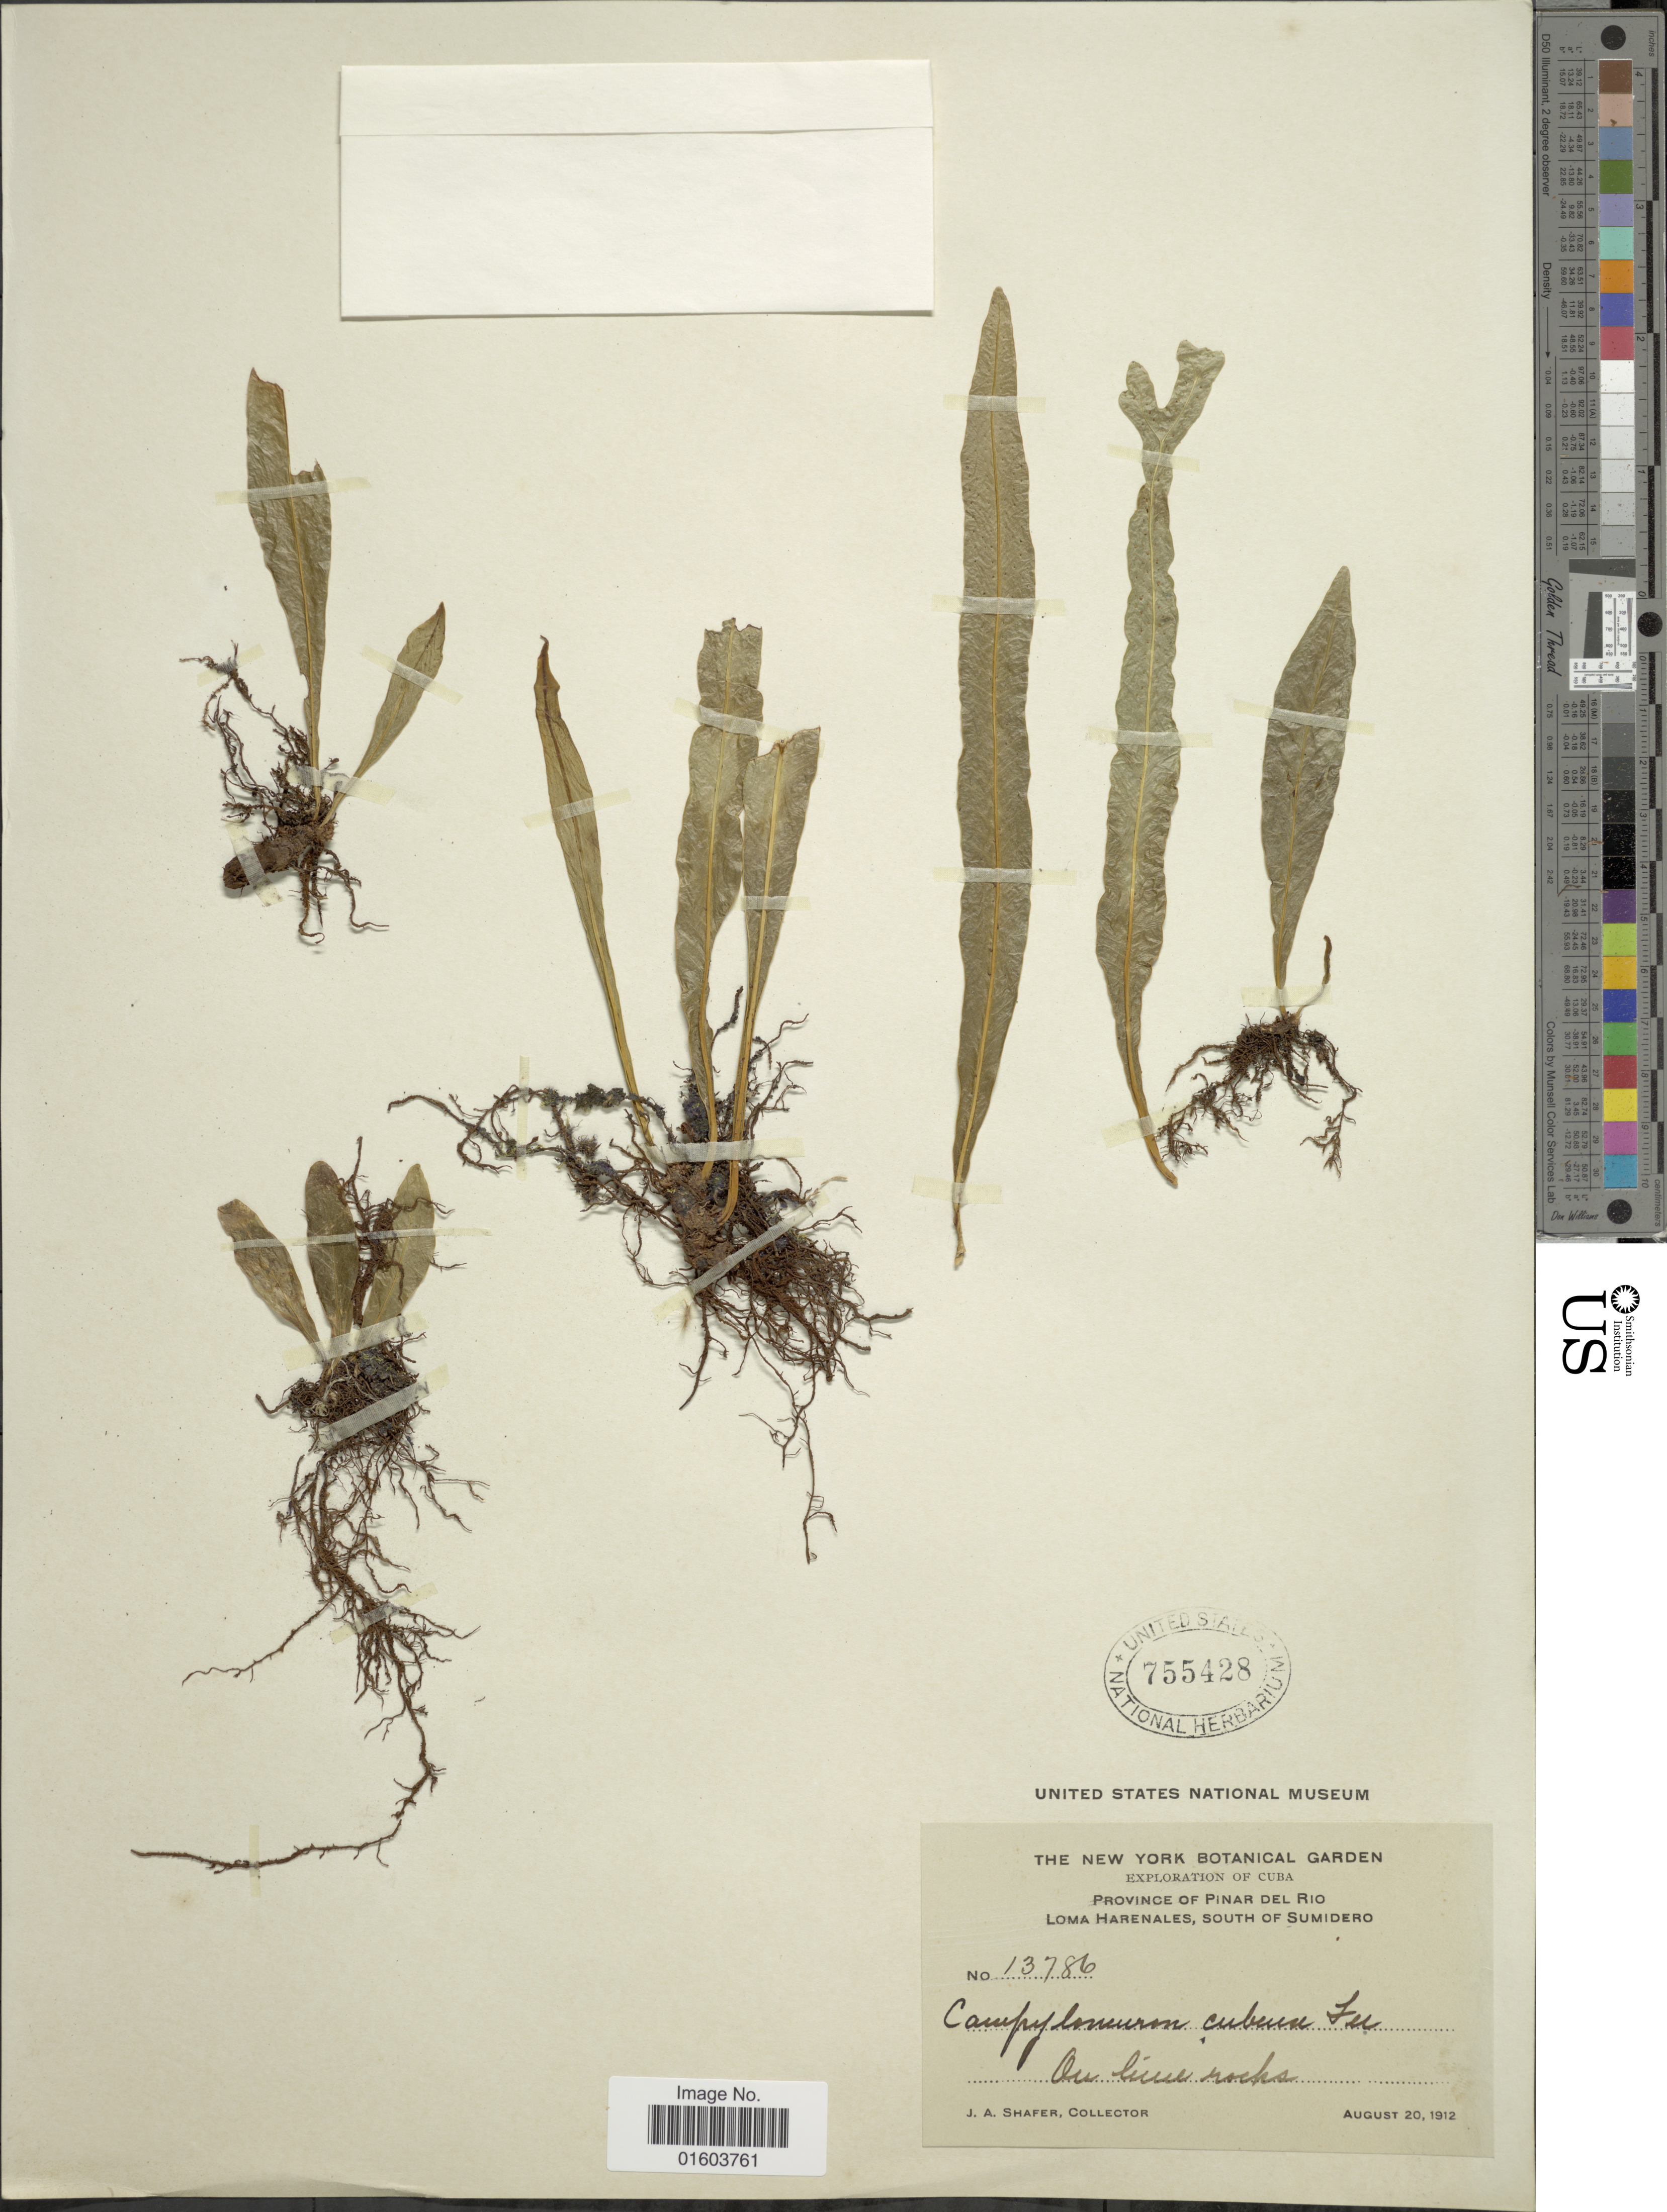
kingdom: Plantae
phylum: Tracheophyta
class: Polypodiopsida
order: Polypodiales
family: Polypodiaceae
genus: Campyloneurum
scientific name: Campyloneurum vexatum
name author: Ching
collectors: J. A. Shafer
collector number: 13786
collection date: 1912-08-20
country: Cuba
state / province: Pinar del Río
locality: Pinar del Rio, Loma Harenales, south of Sumidero.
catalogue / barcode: US 755428